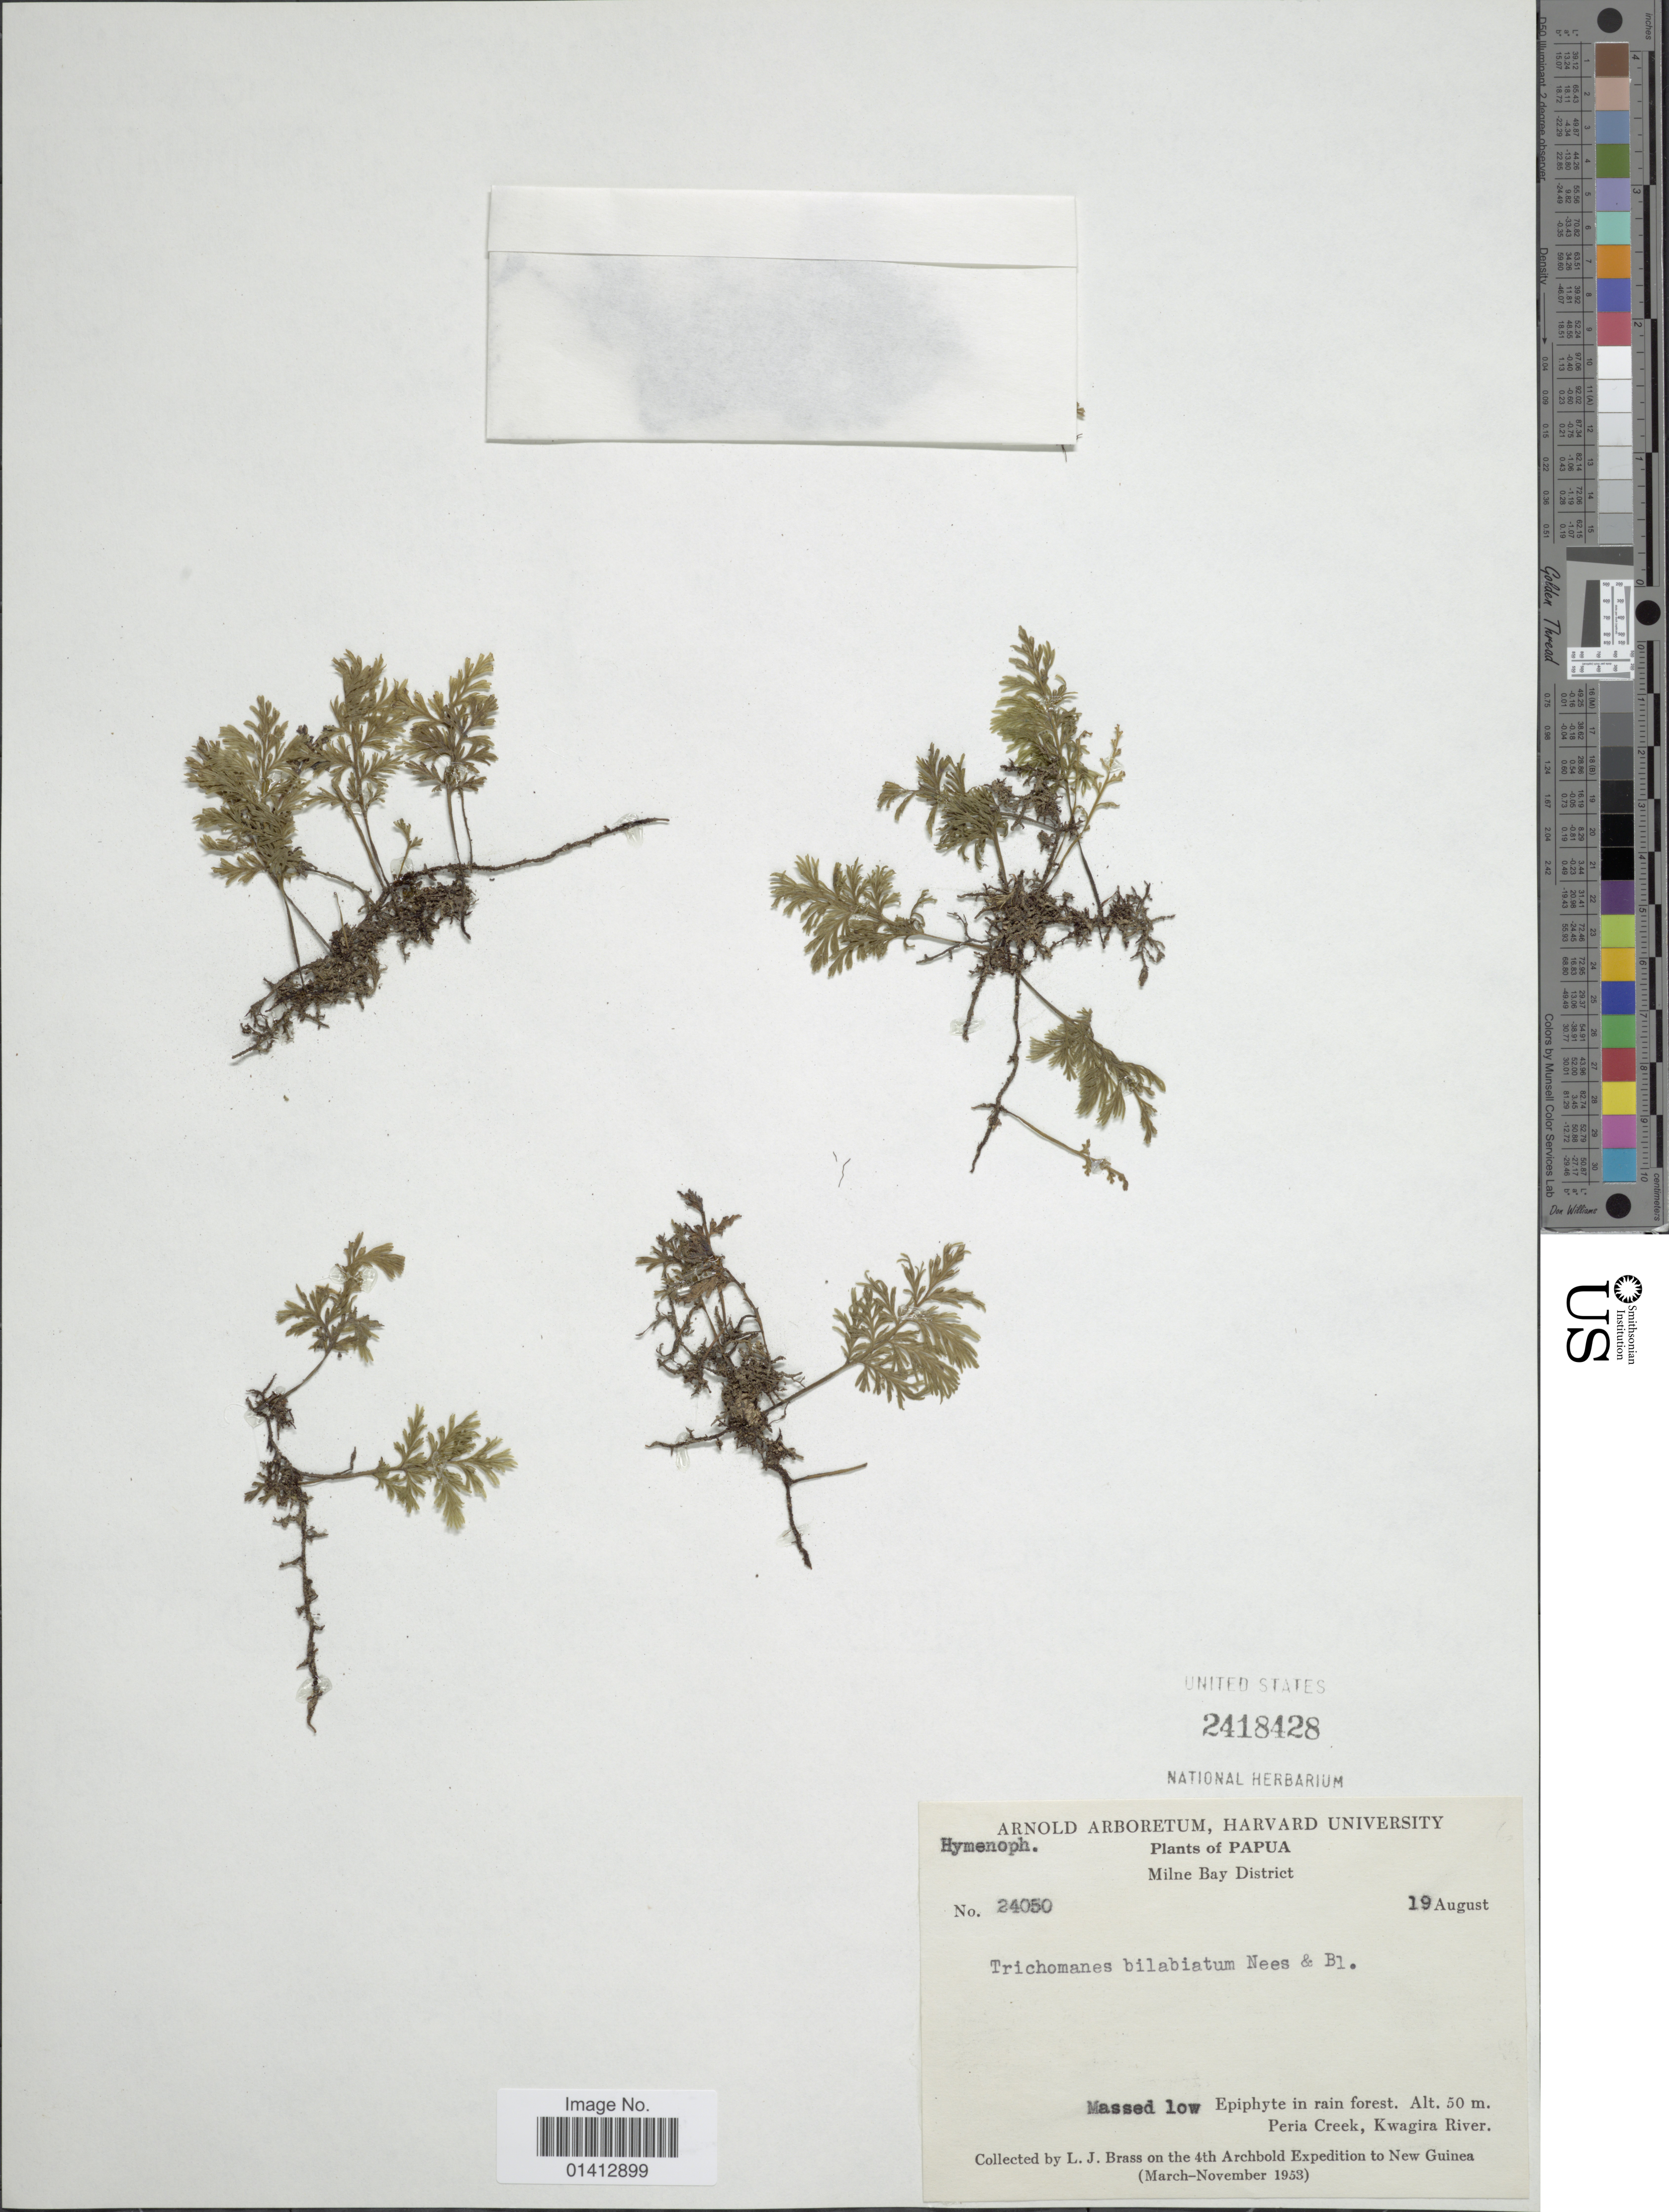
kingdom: Plantae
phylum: Tracheophyta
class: Polypodiopsida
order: Hymenophyllales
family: Hymenophyllaceae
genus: Crepidomanes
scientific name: Crepidomanes bilabiatum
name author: (Nees ex Blume) Copel.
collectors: L. J. Brass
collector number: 24050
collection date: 1953-08-19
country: Papua New Guinea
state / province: Milne Bay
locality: Milne Bay District, Peria Creek, Kwagira River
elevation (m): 50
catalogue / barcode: US 2418428